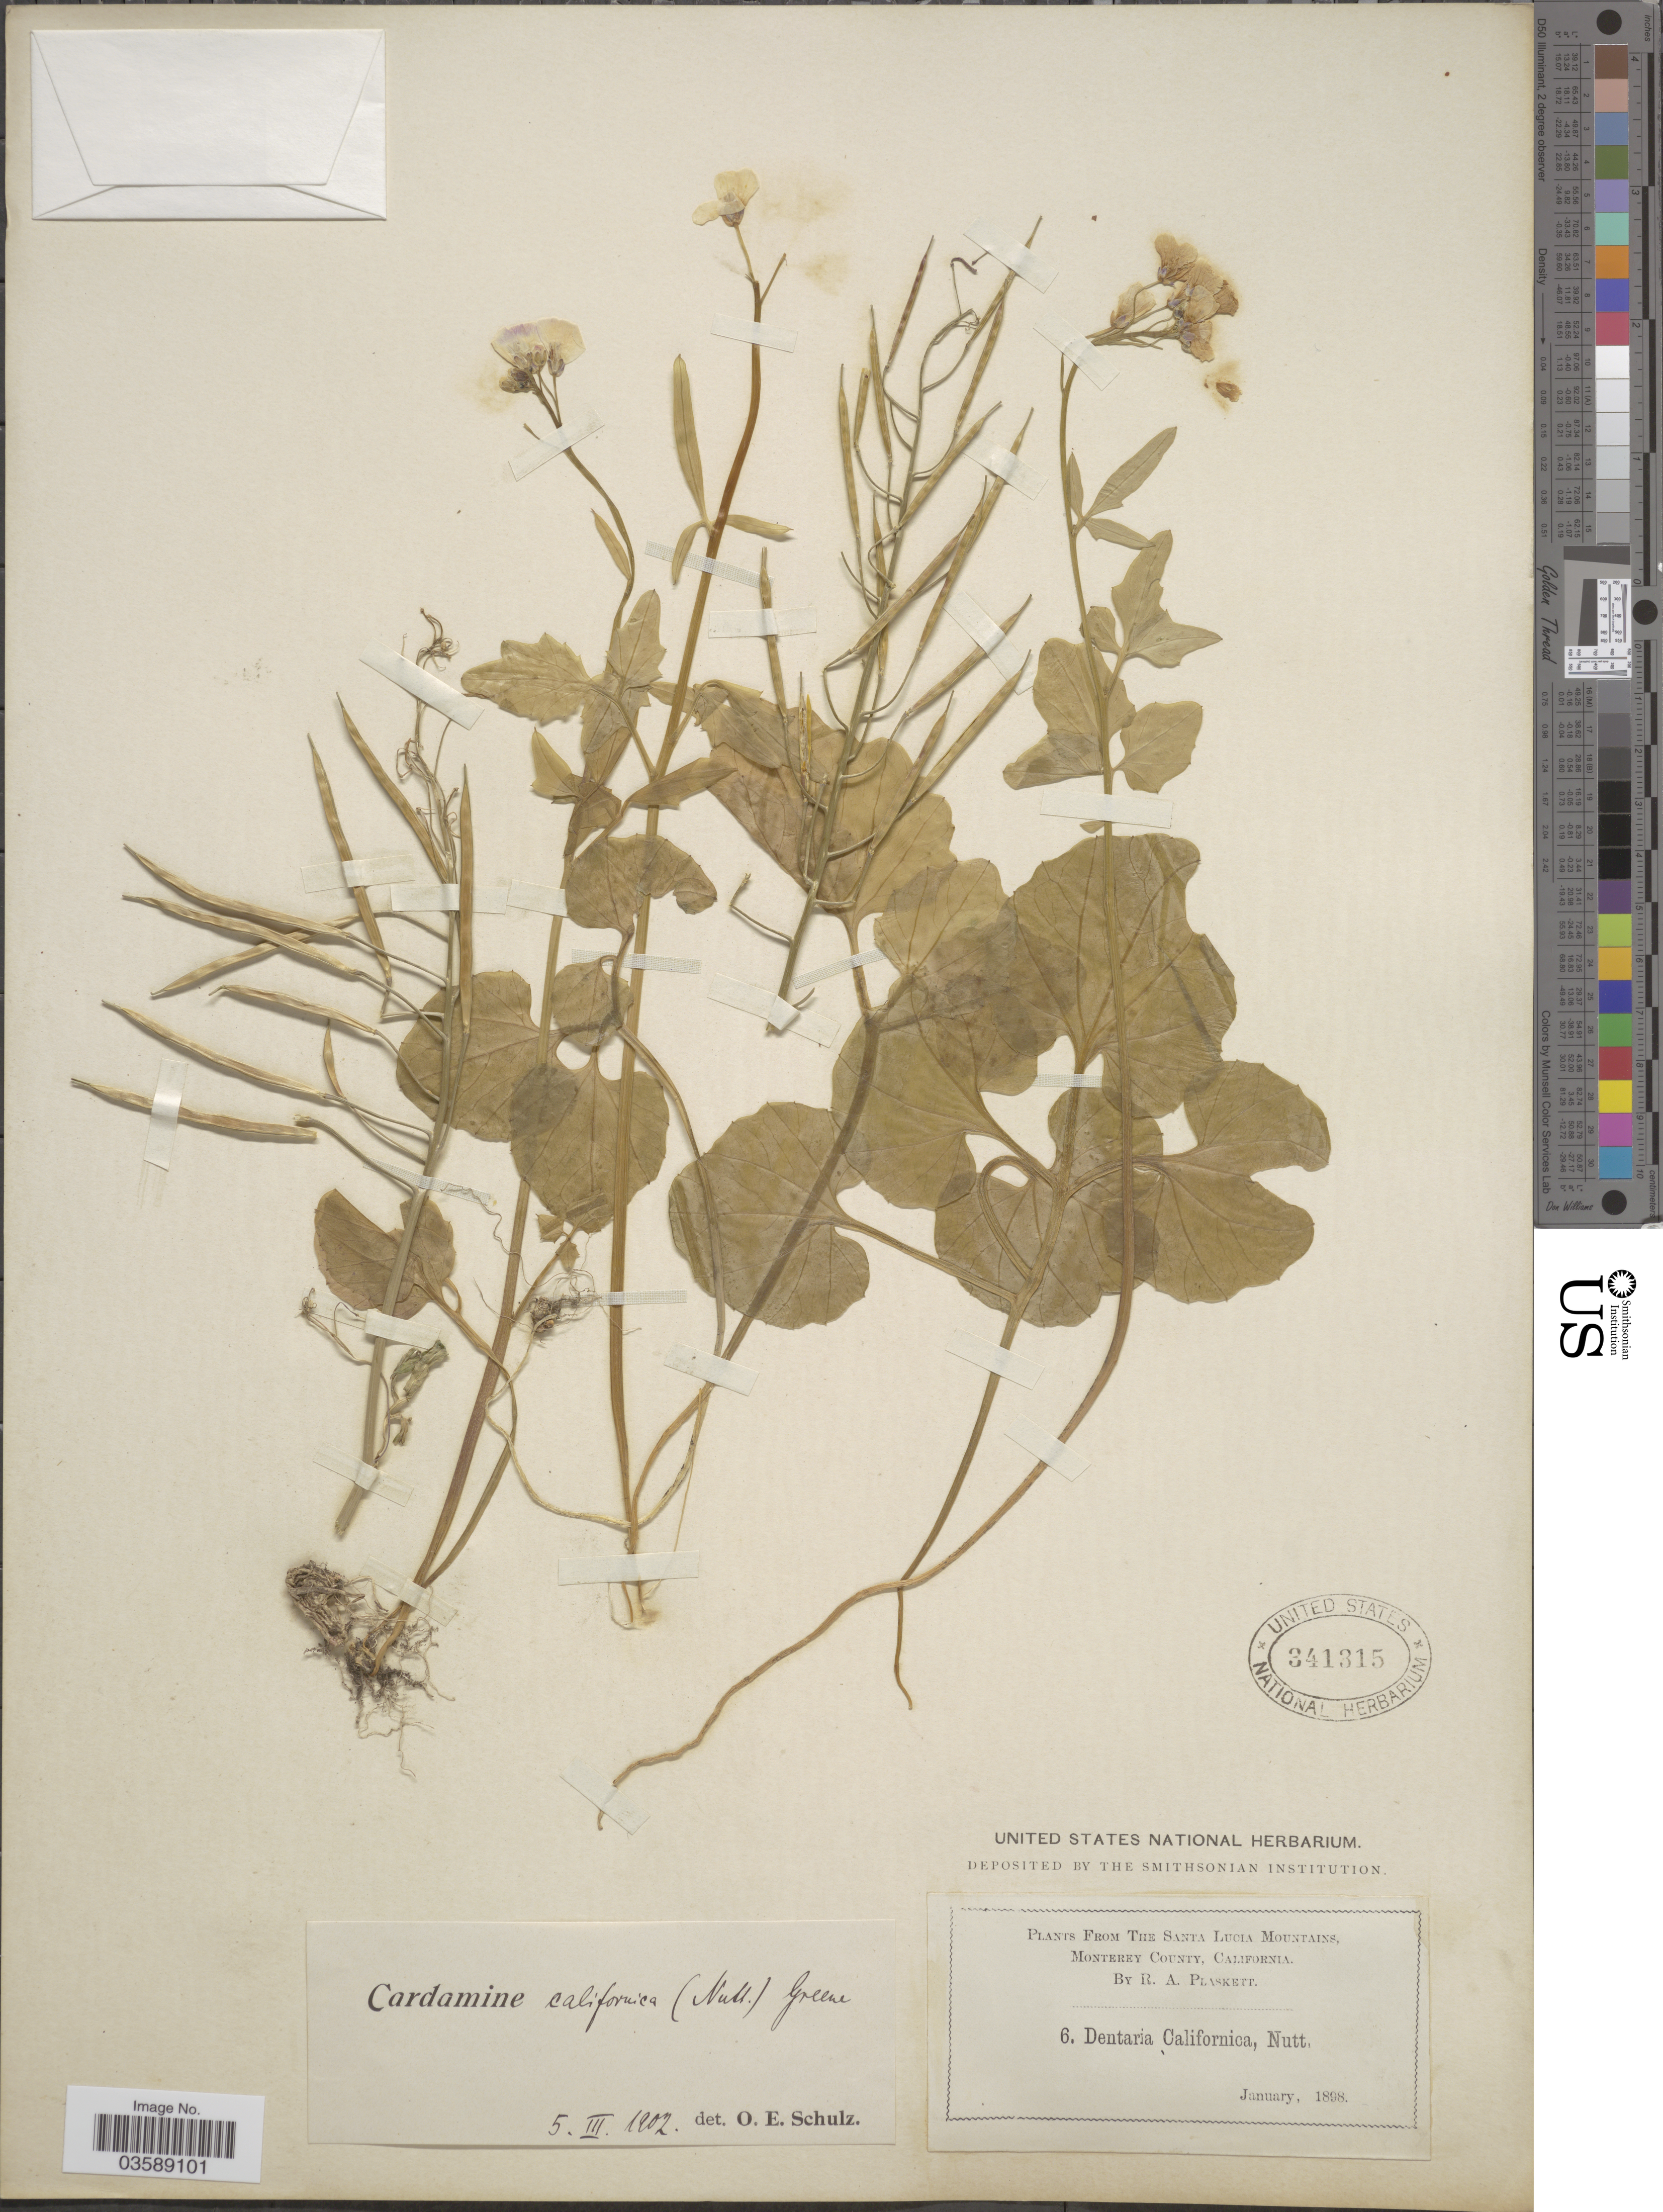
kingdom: Plantae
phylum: Tracheophyta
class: Magnoliopsida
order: Brassicales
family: Brassicaceae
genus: Cardamine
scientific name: Cardamine californica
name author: (Nutt.) Greene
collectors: R. Plaskett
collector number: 6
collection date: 1898-01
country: United States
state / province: California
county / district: Monterey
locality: The Santa Lucia Mountains, Monterey County.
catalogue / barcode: US 341315